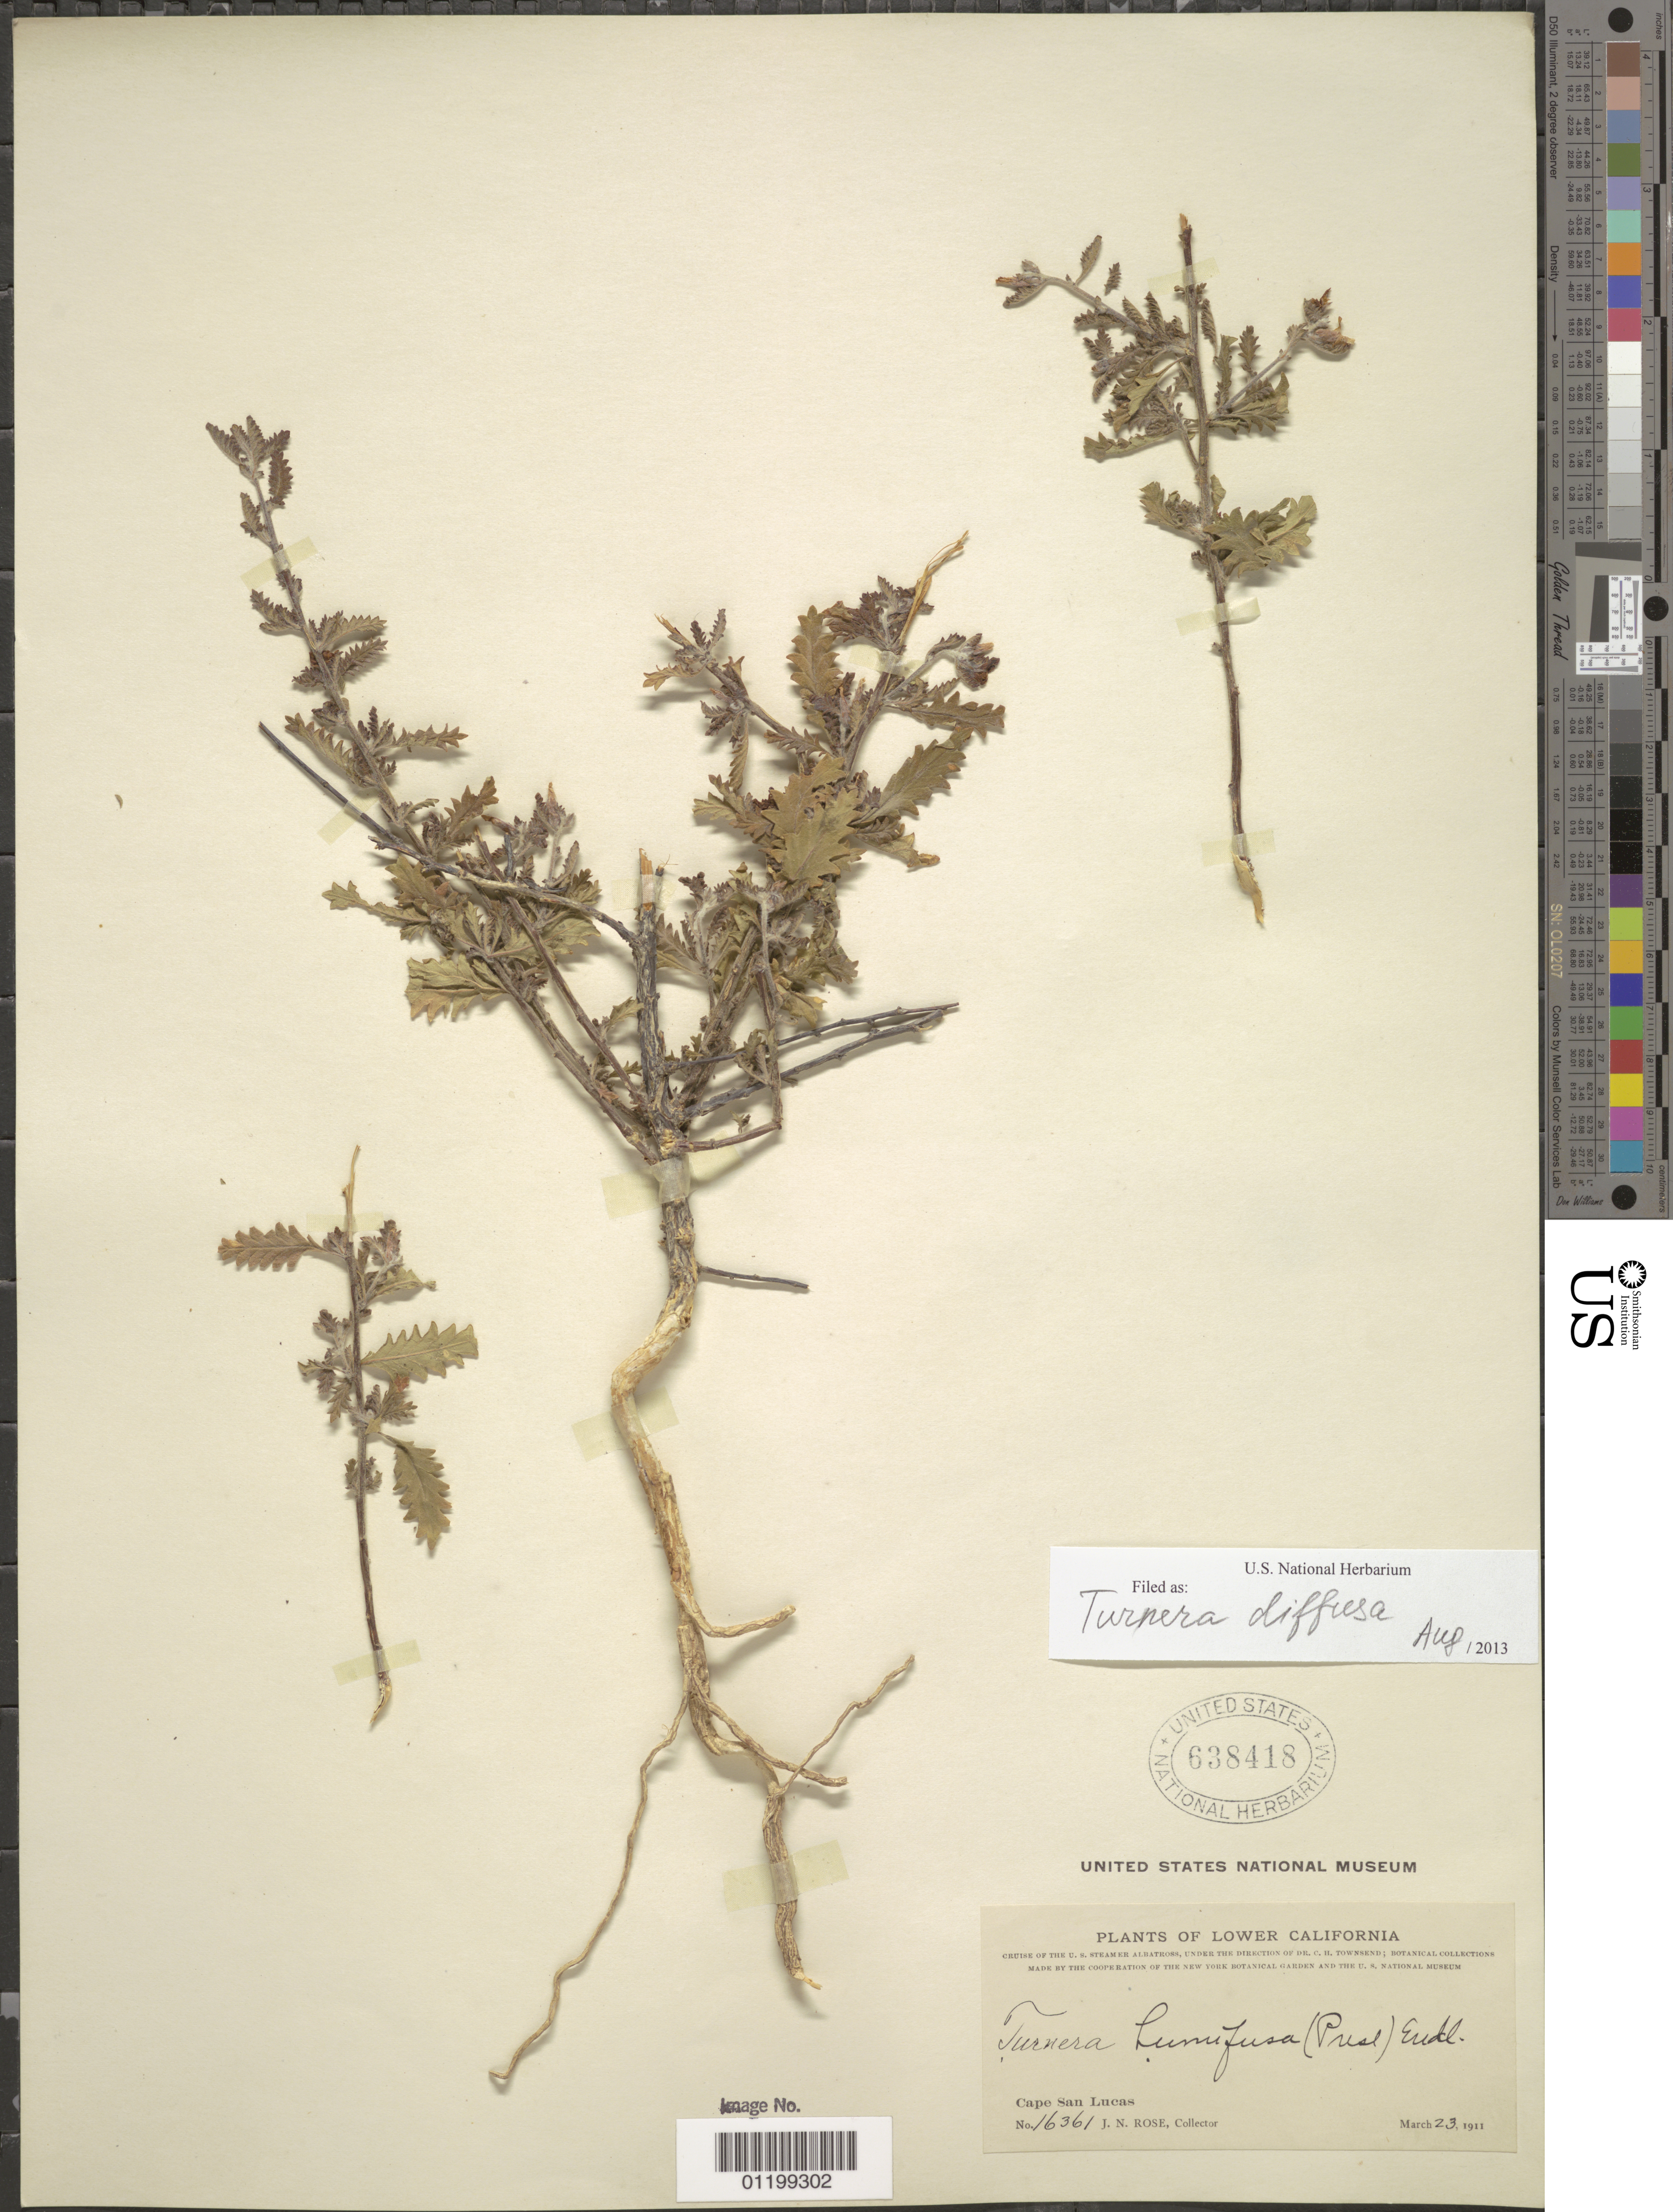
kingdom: Plantae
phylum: Tracheophyta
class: Magnoliopsida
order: Malpighiales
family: Turneraceae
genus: Turnera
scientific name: Turnera diffusa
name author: Willd. ex Schult.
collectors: J. N. Rose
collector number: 16361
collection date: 1911-03-23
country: Mexico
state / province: Baja California Sur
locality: Cape San Lucas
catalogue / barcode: US 638418